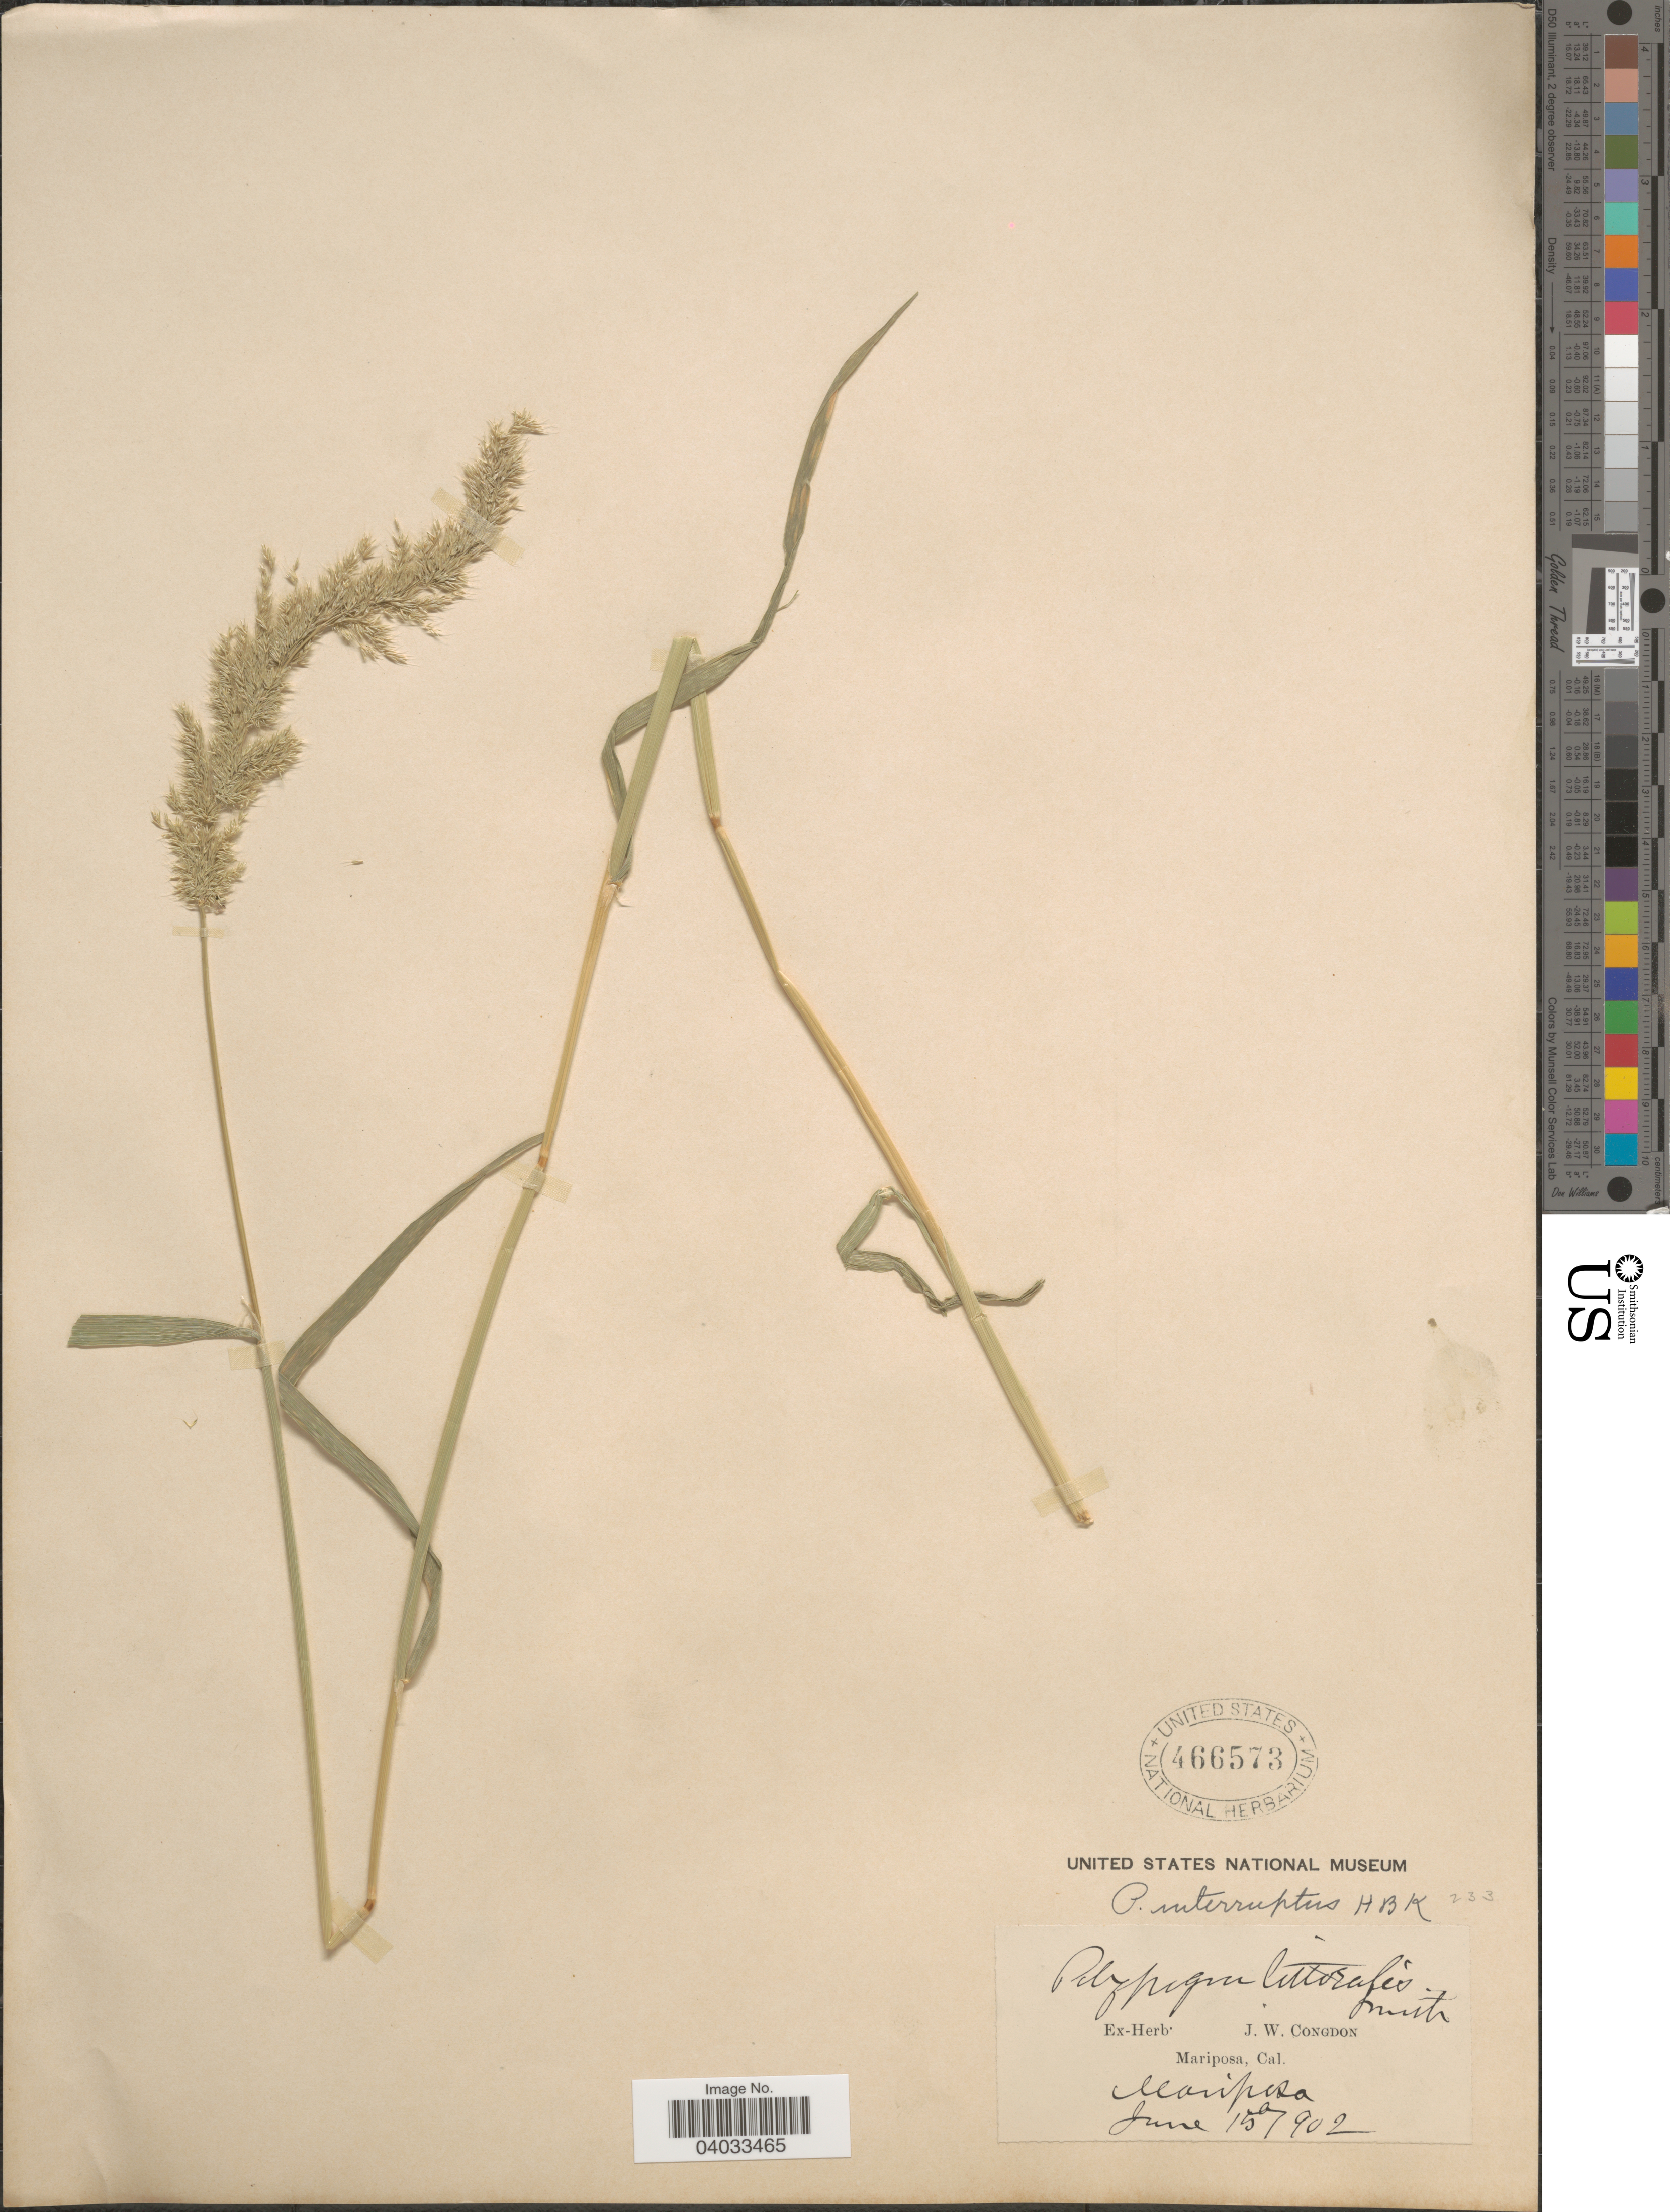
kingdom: Plantae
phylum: Tracheophyta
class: Liliopsida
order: Poales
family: Poaceae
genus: Polypogon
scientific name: Polypogon interruptus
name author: Kunth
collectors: ex herb. J. W. Congdon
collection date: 1902-06-15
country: United States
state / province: California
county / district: Mariposa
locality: Mariposa.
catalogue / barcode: US 466573